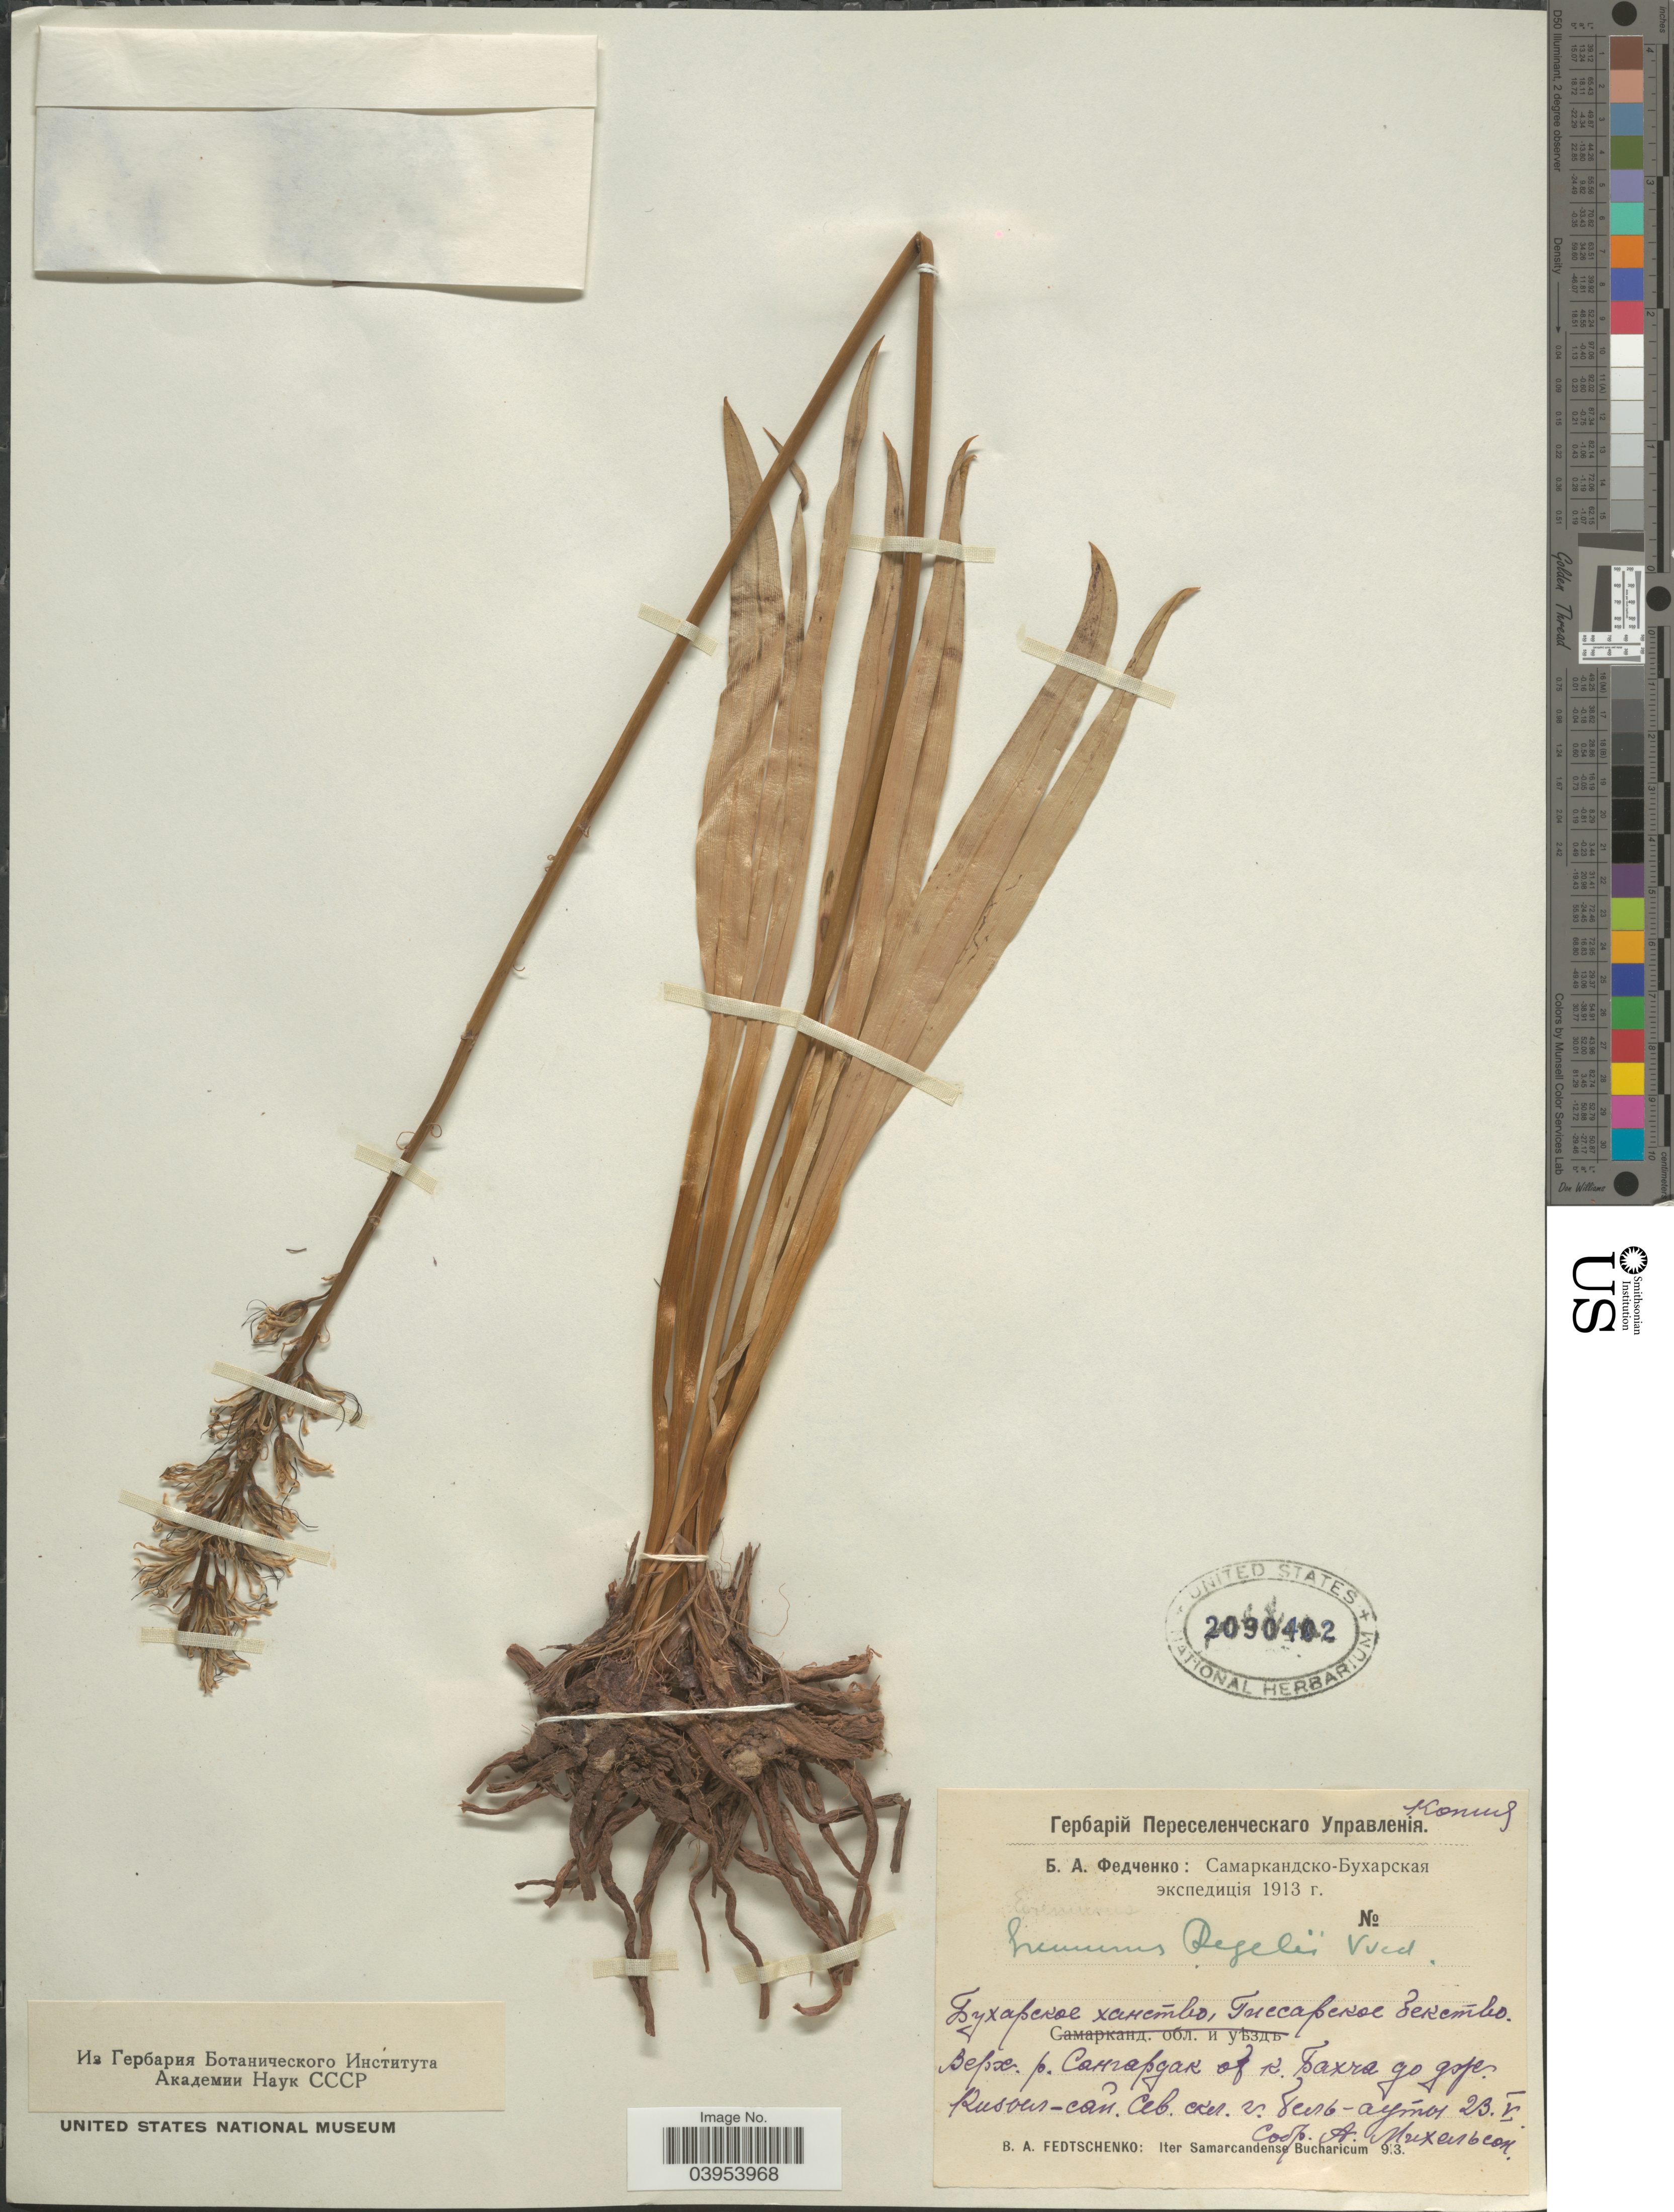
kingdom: Plantae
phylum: Tracheophyta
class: Liliopsida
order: Asparagales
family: Asphodelaceae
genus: Eremurus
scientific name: Eremurus regelii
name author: Vved.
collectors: B. Fedtschenko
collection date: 1913-05-23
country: Uzbekistan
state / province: Samarqand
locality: X. Iter Samarcandense Bucharicum.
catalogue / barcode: US 2090402